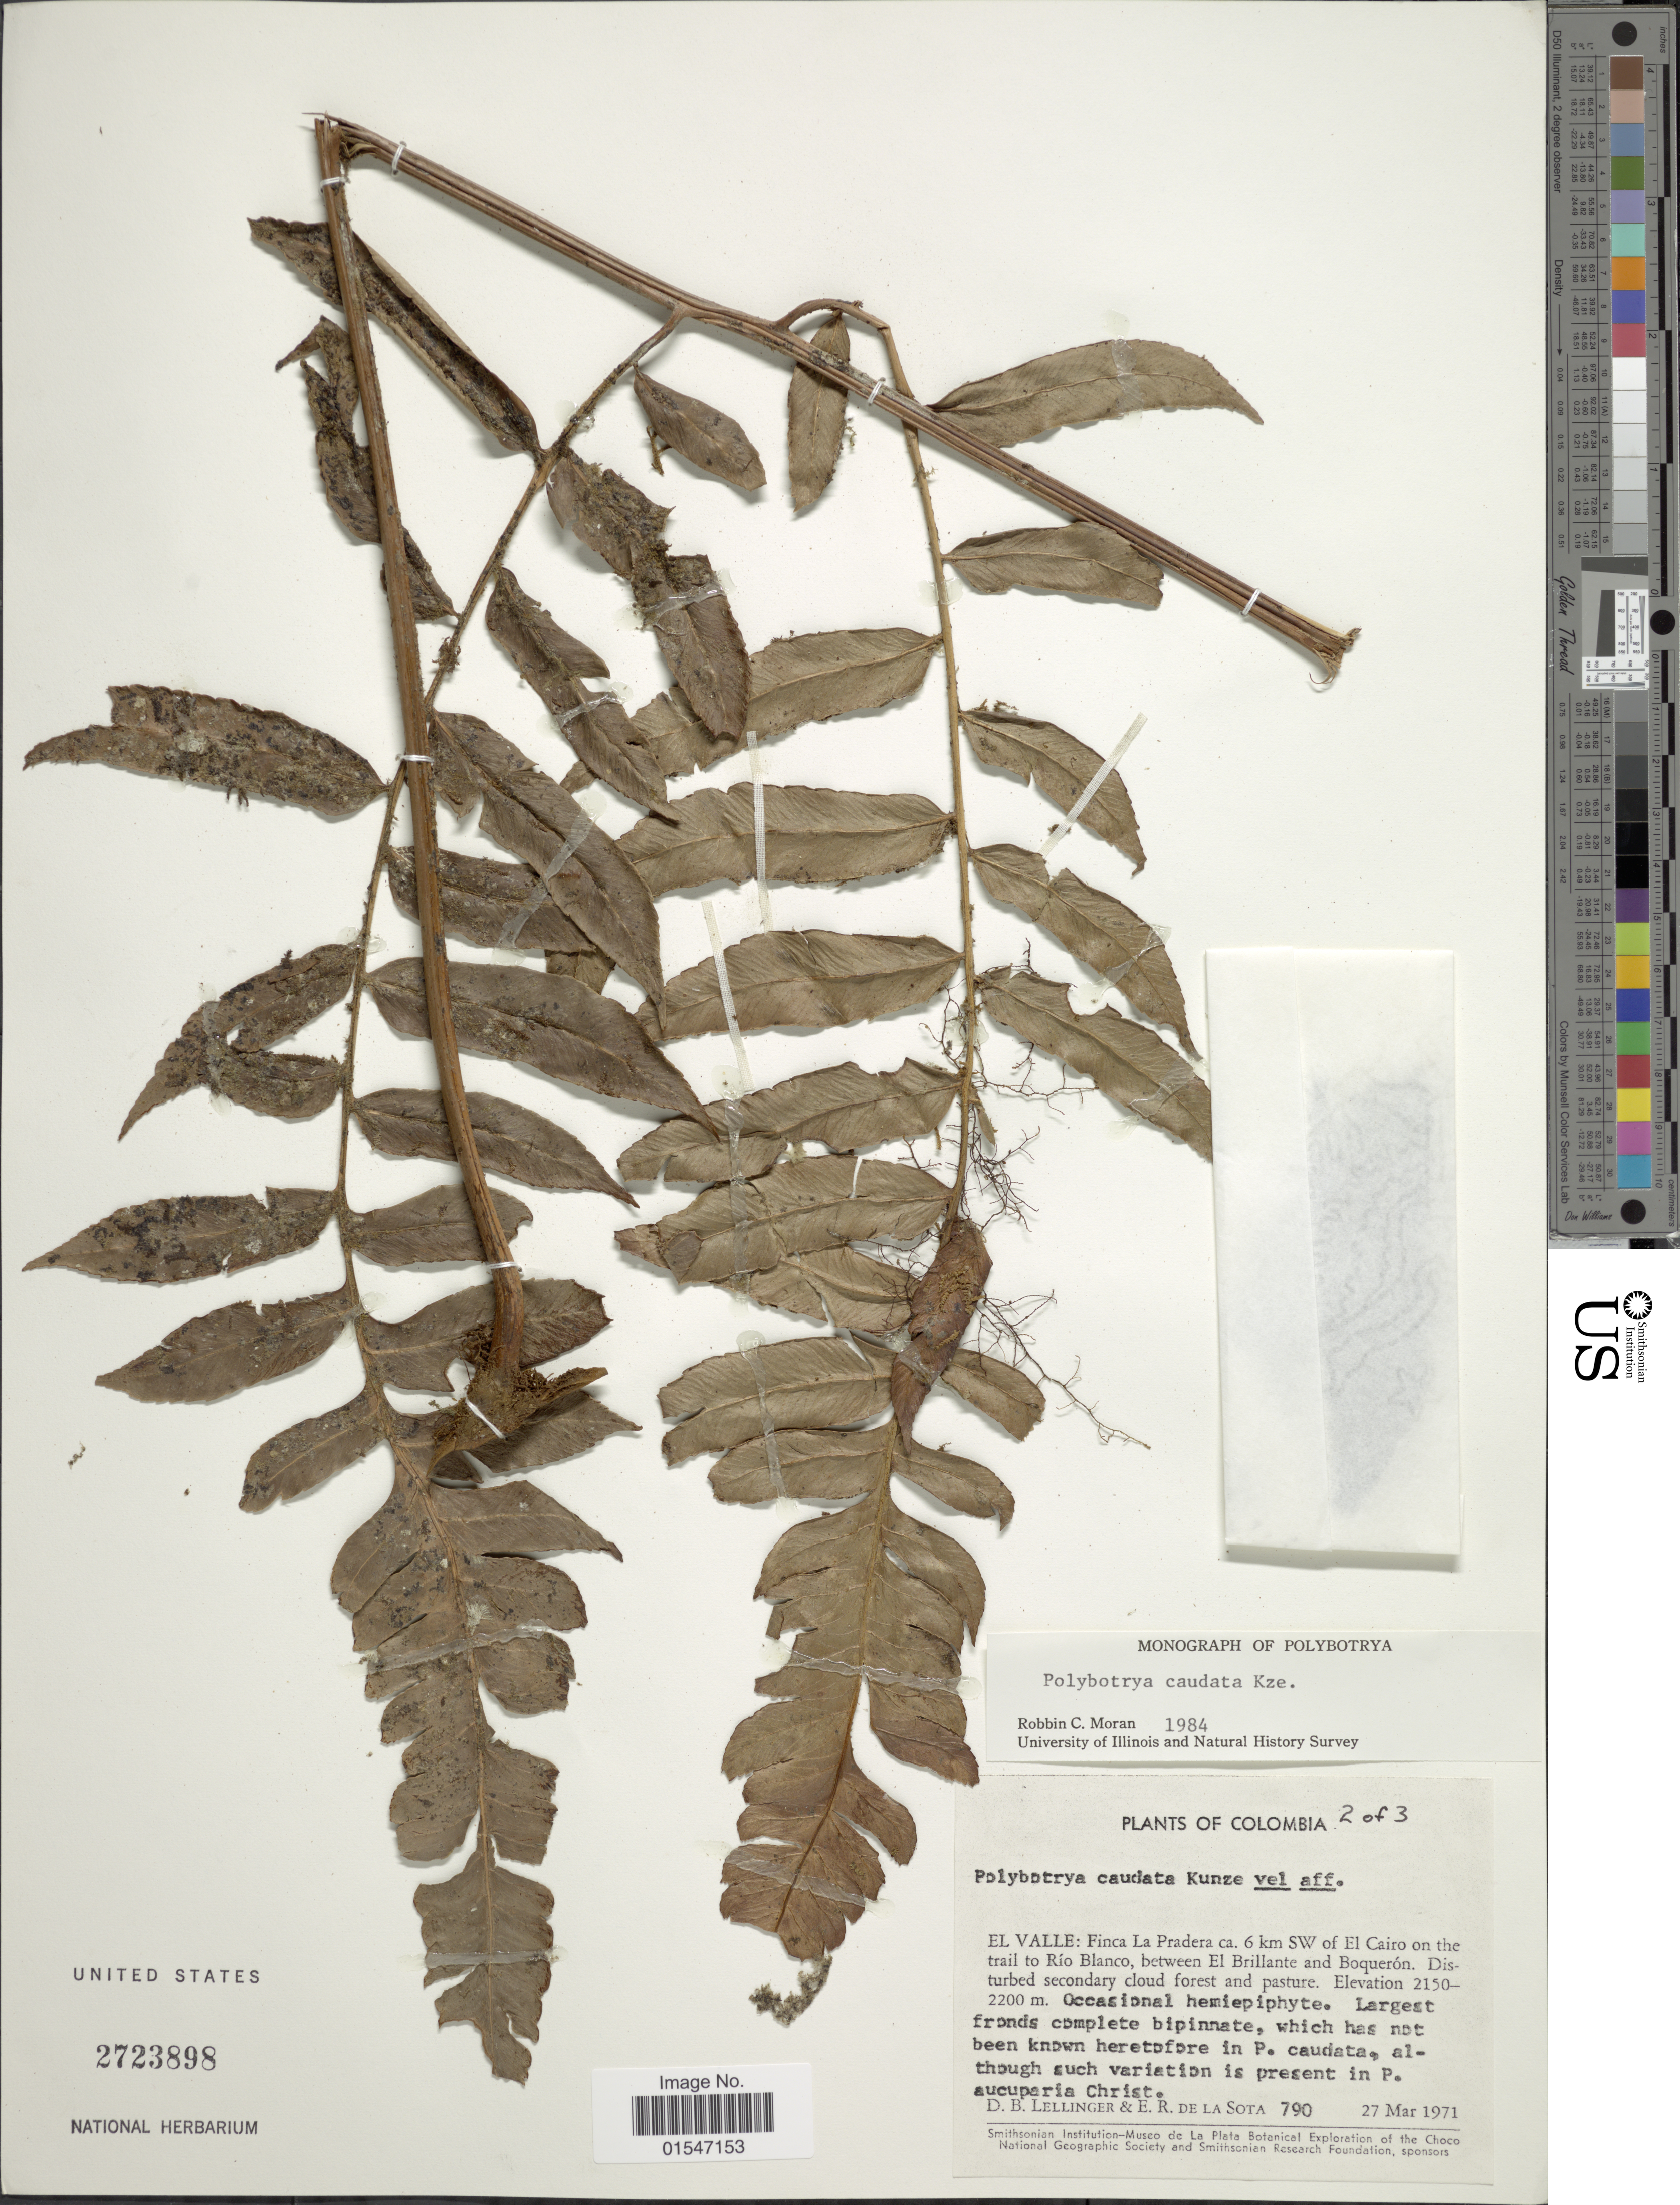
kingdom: Plantae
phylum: Tracheophyta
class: Polypodiopsida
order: Polypodiales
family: Dryopteridaceae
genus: Polybotrya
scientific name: Polybotrya caudata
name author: Kunze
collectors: D. B. Lellinger & E. R. de la Sota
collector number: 790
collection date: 1971-03-27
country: Colombia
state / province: Valle del Cauca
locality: El Valle Finca La Pradera ca. 6 km SW of El Cairo on the trail to Rio Blanco, between El Brillante and Boqueron.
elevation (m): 2150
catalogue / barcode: US 2723898